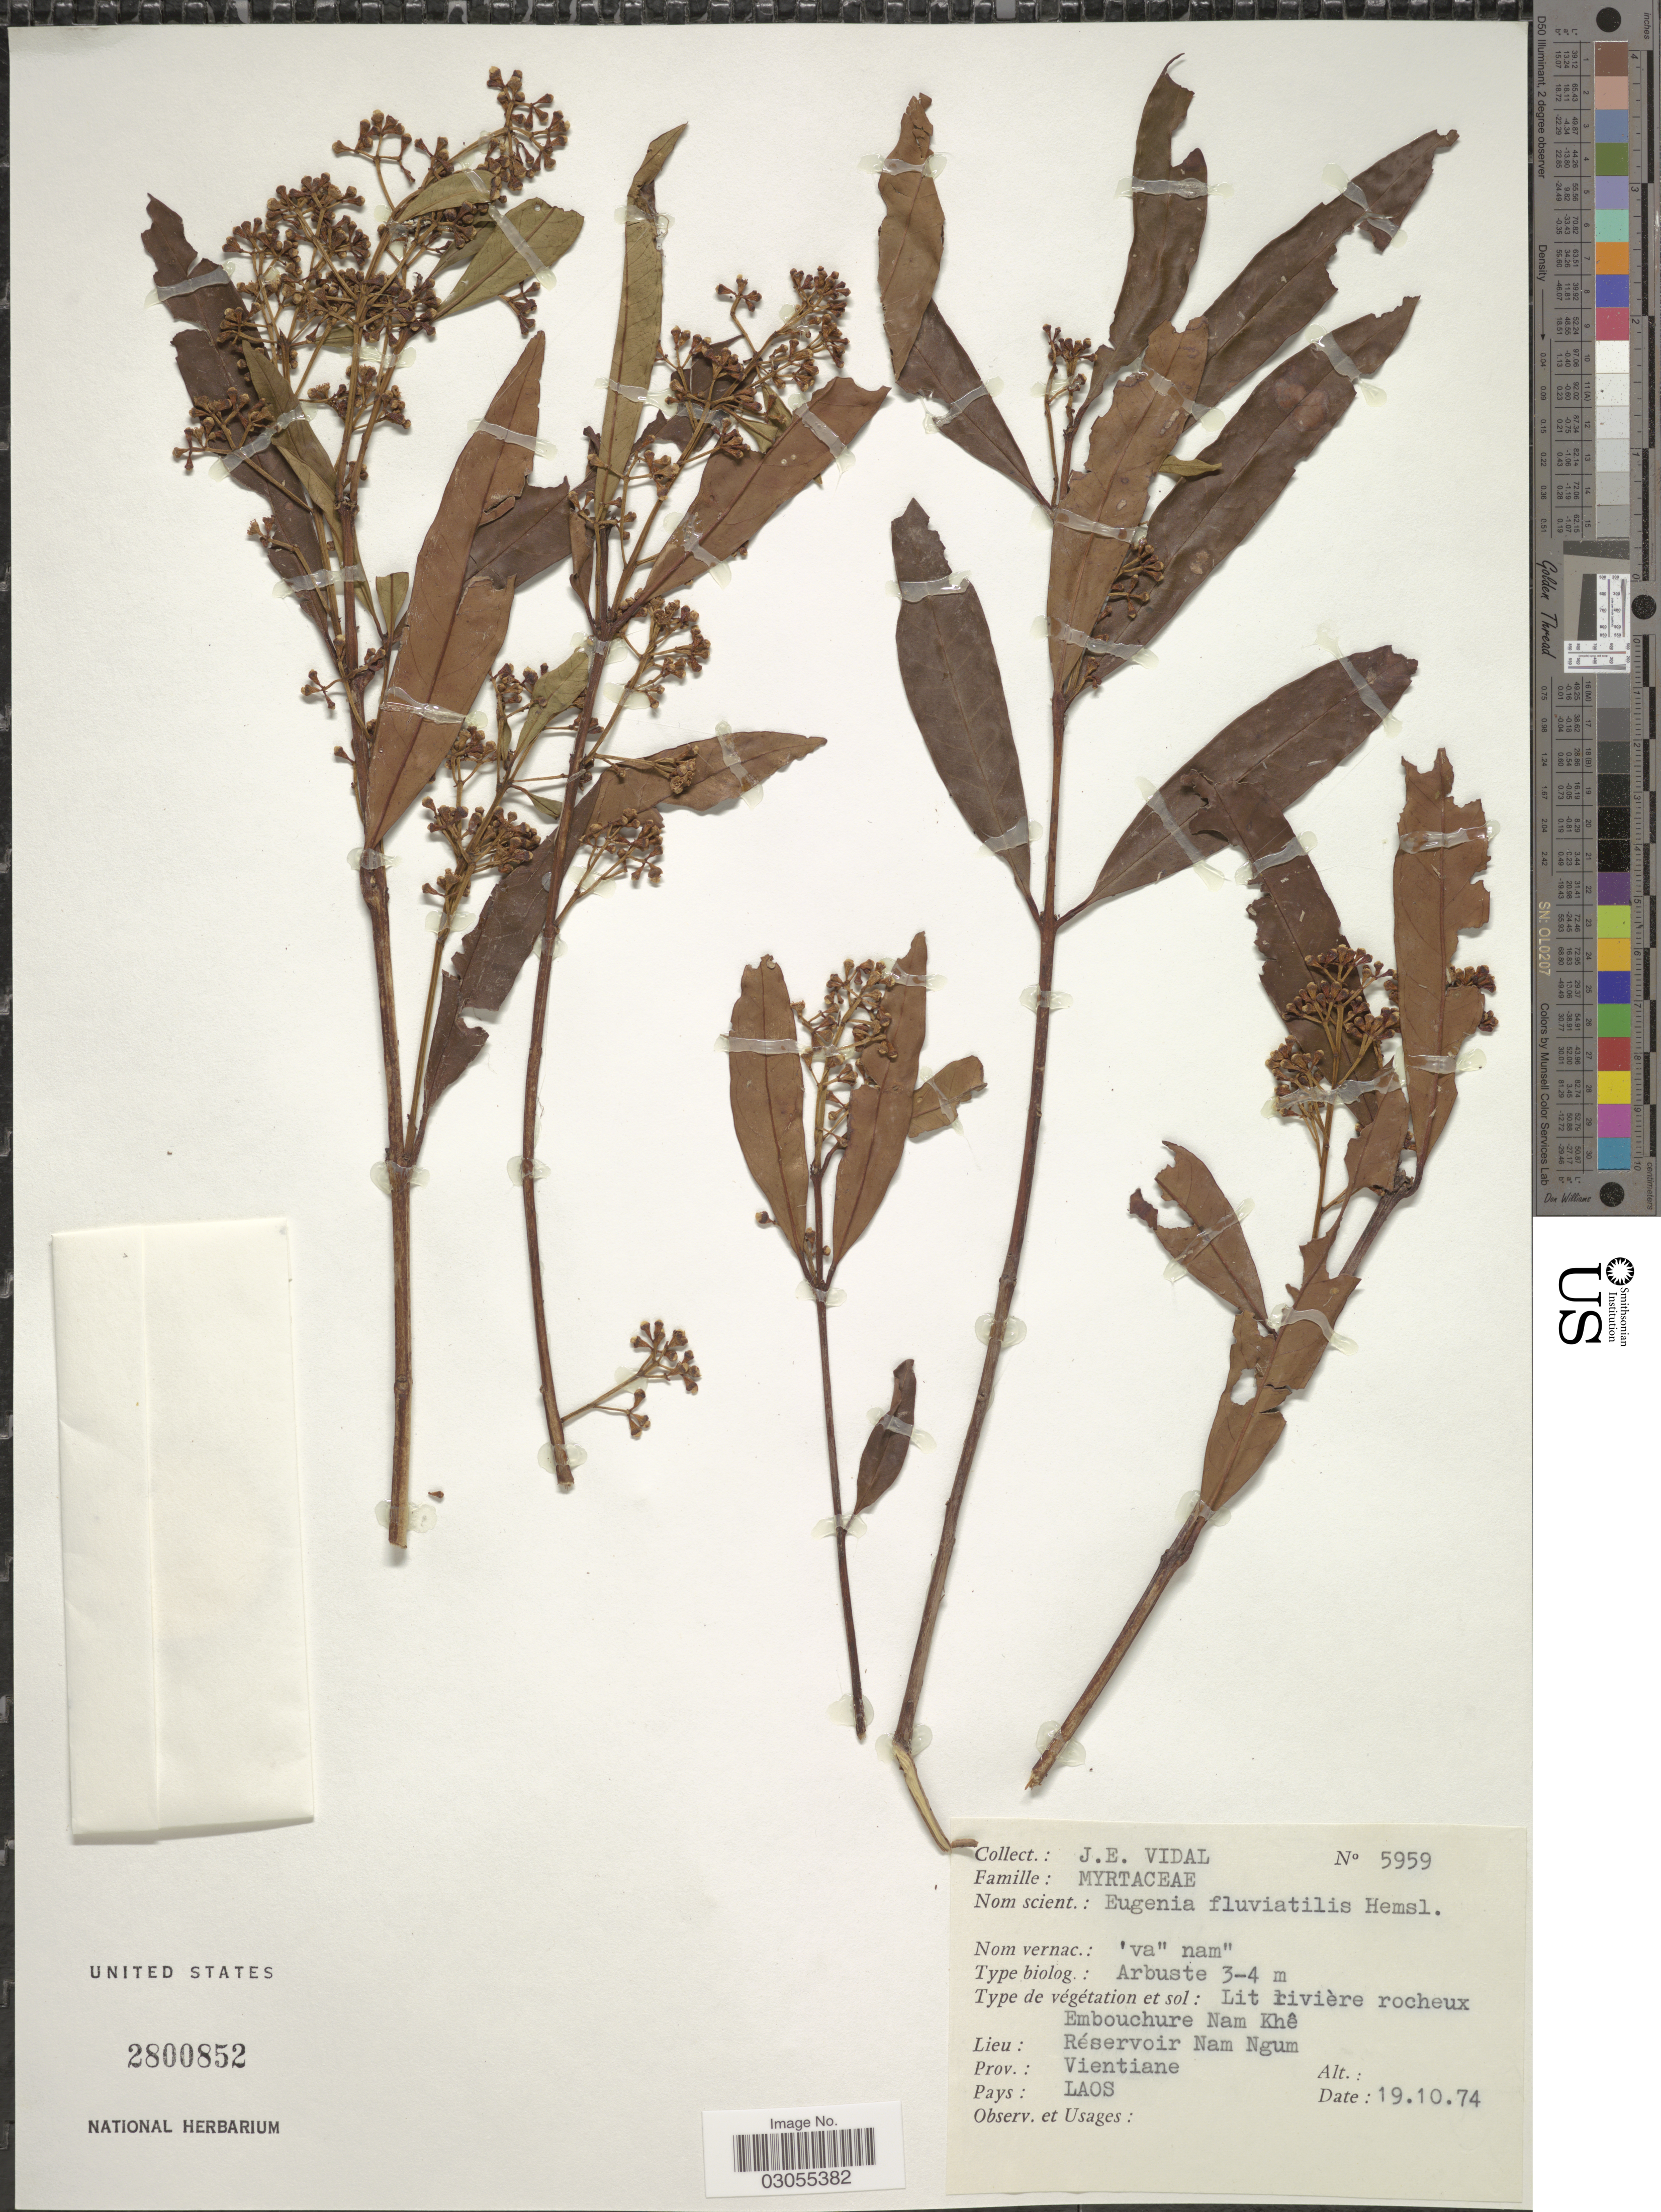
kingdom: Plantae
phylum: Tracheophyta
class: Magnoliopsida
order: Myrtales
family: Myrtaceae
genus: Syzygium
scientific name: Syzygium fluviatile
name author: (Hemsl.) Merr. & L.M. Perry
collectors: J. E. Vidal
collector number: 5959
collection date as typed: Transcribed d/m/y: 19/10/74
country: Laos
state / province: Viangchan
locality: Embouchure Nam Khê Réservoir Nam Ngum. Prov.: Viantiane.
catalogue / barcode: US 2800852